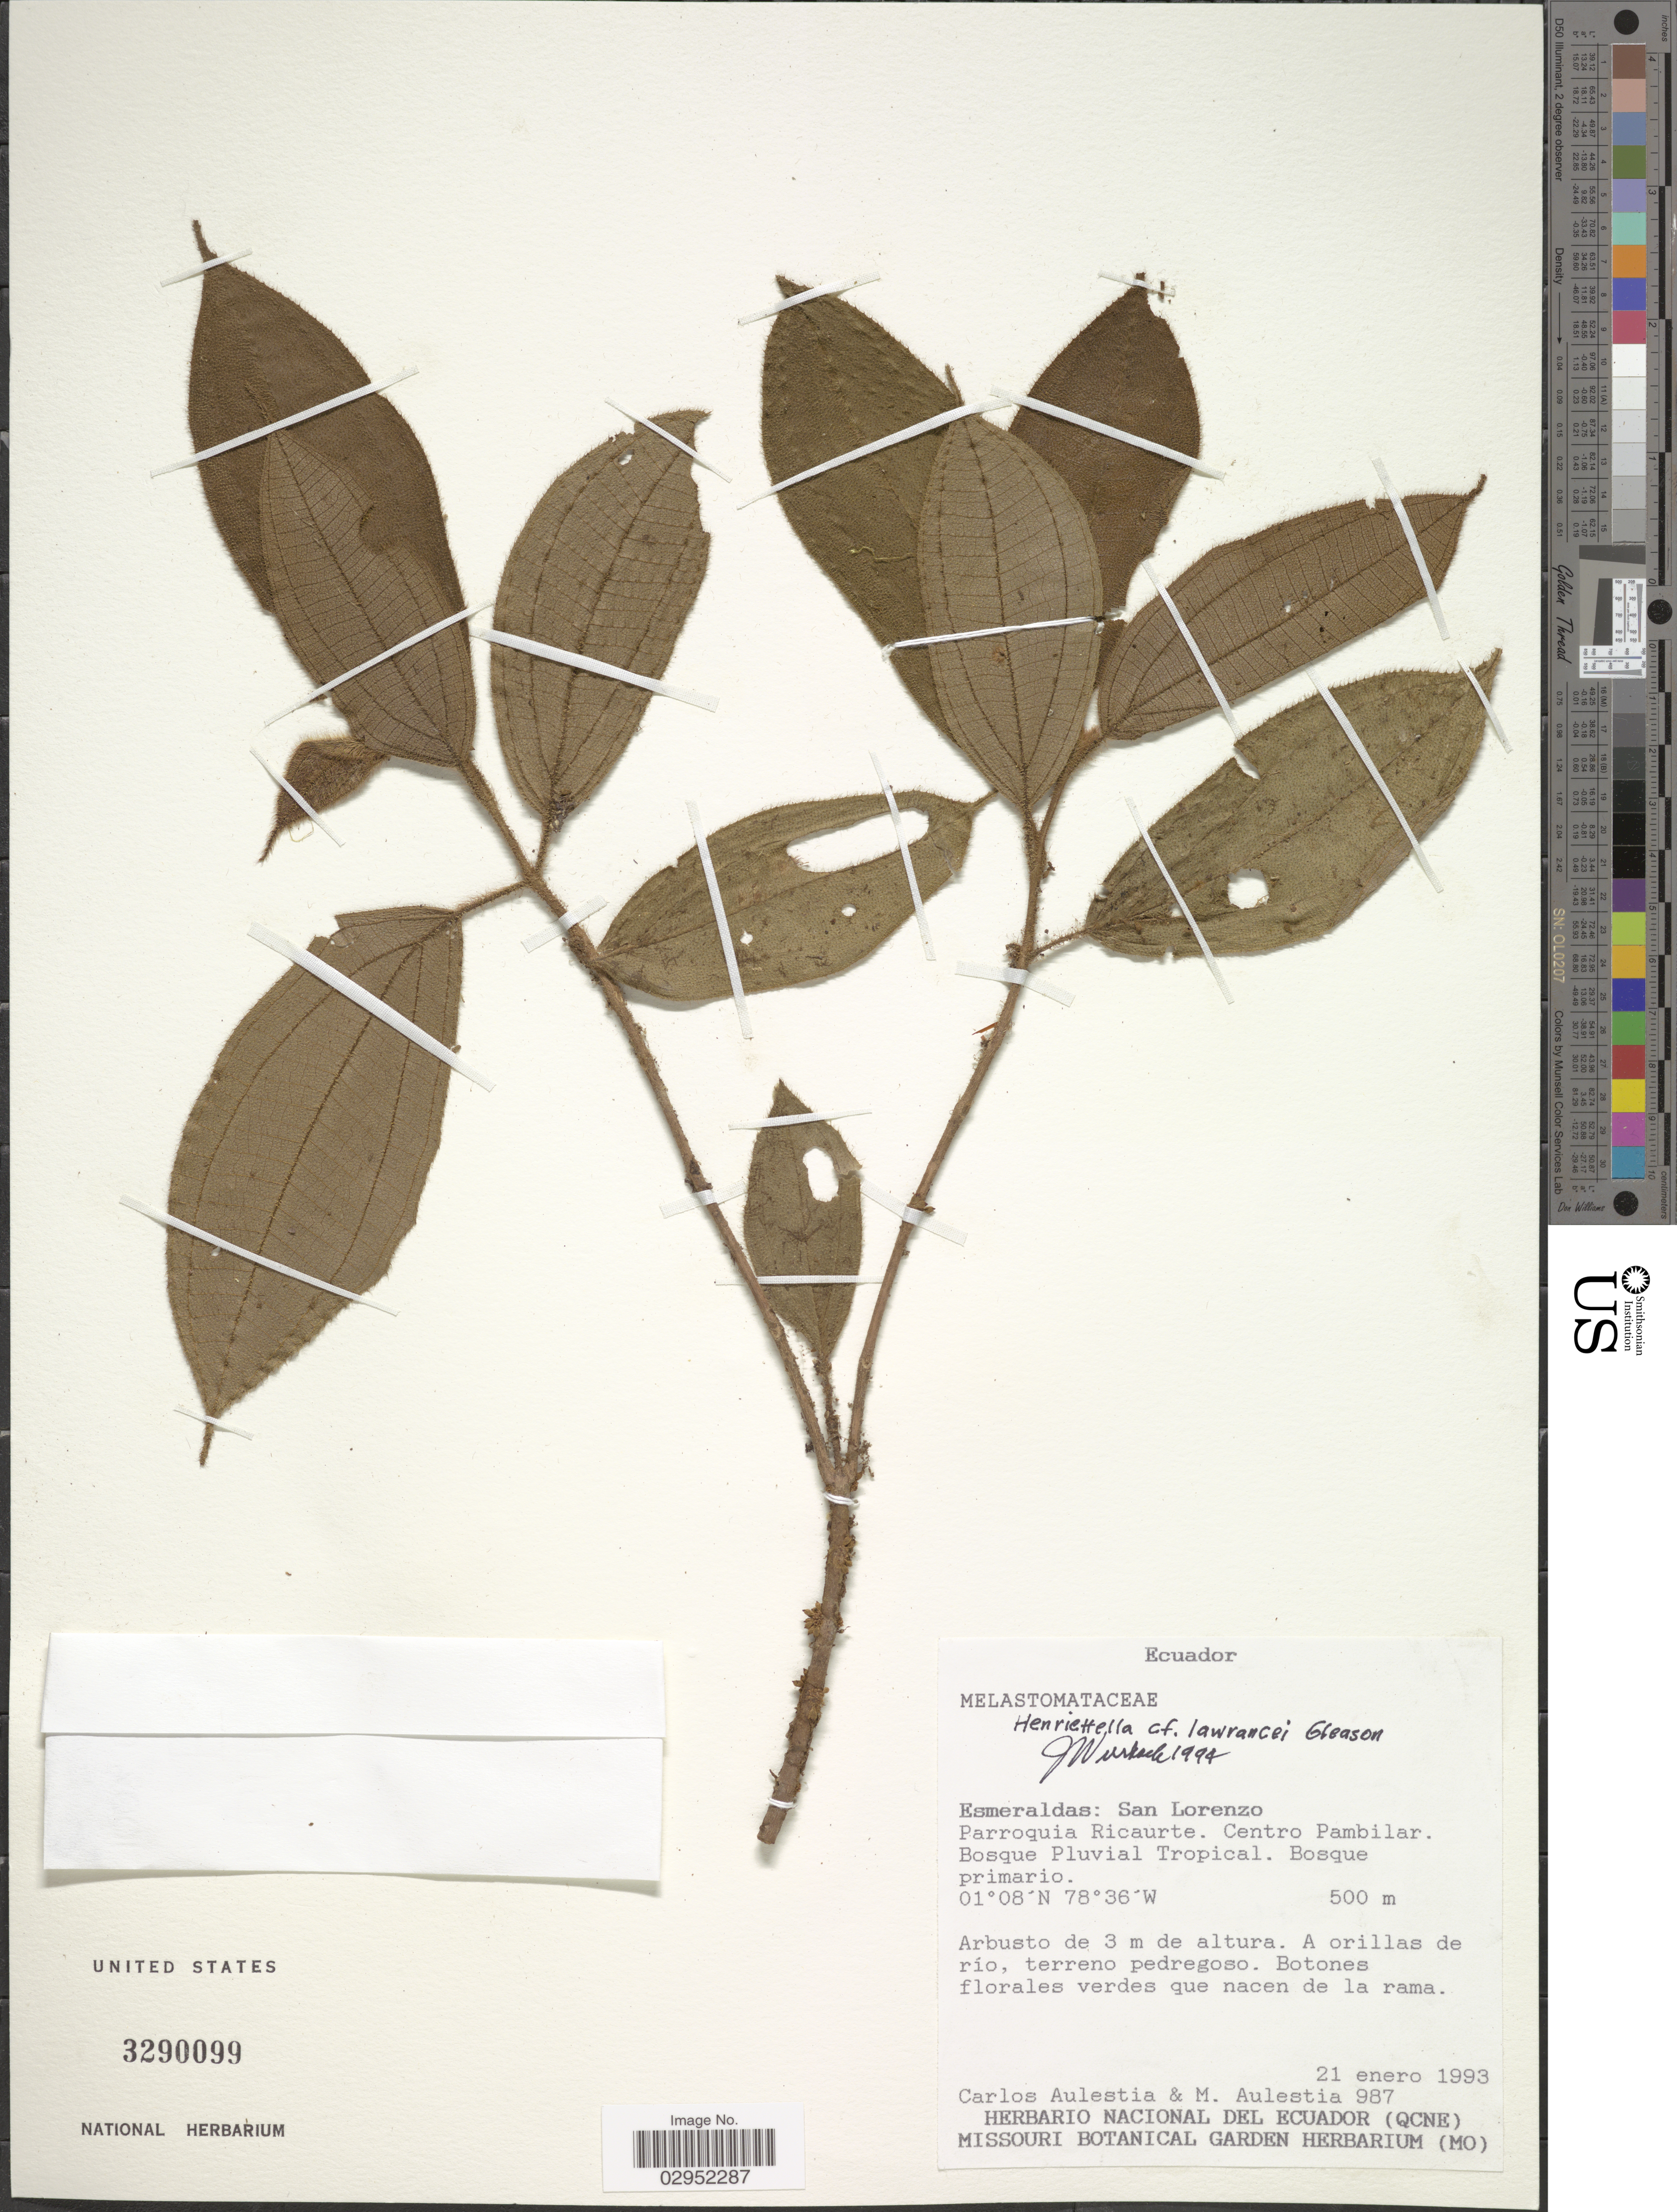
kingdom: Plantae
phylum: Tracheophyta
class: Magnoliopsida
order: Myrtales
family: Melastomataceae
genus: Henriettea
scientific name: Henriettea lawrancei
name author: (Gleason) Penneys et al.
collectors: C. Aulestia & M. Aulestia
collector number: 987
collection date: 1993-01-21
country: Ecuador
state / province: Esmeraldas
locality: San Lorenzo. Parroquia Ricaurte. Centro Pambilar. Bosque Pluvial Tropical.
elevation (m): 500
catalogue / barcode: US 3290099